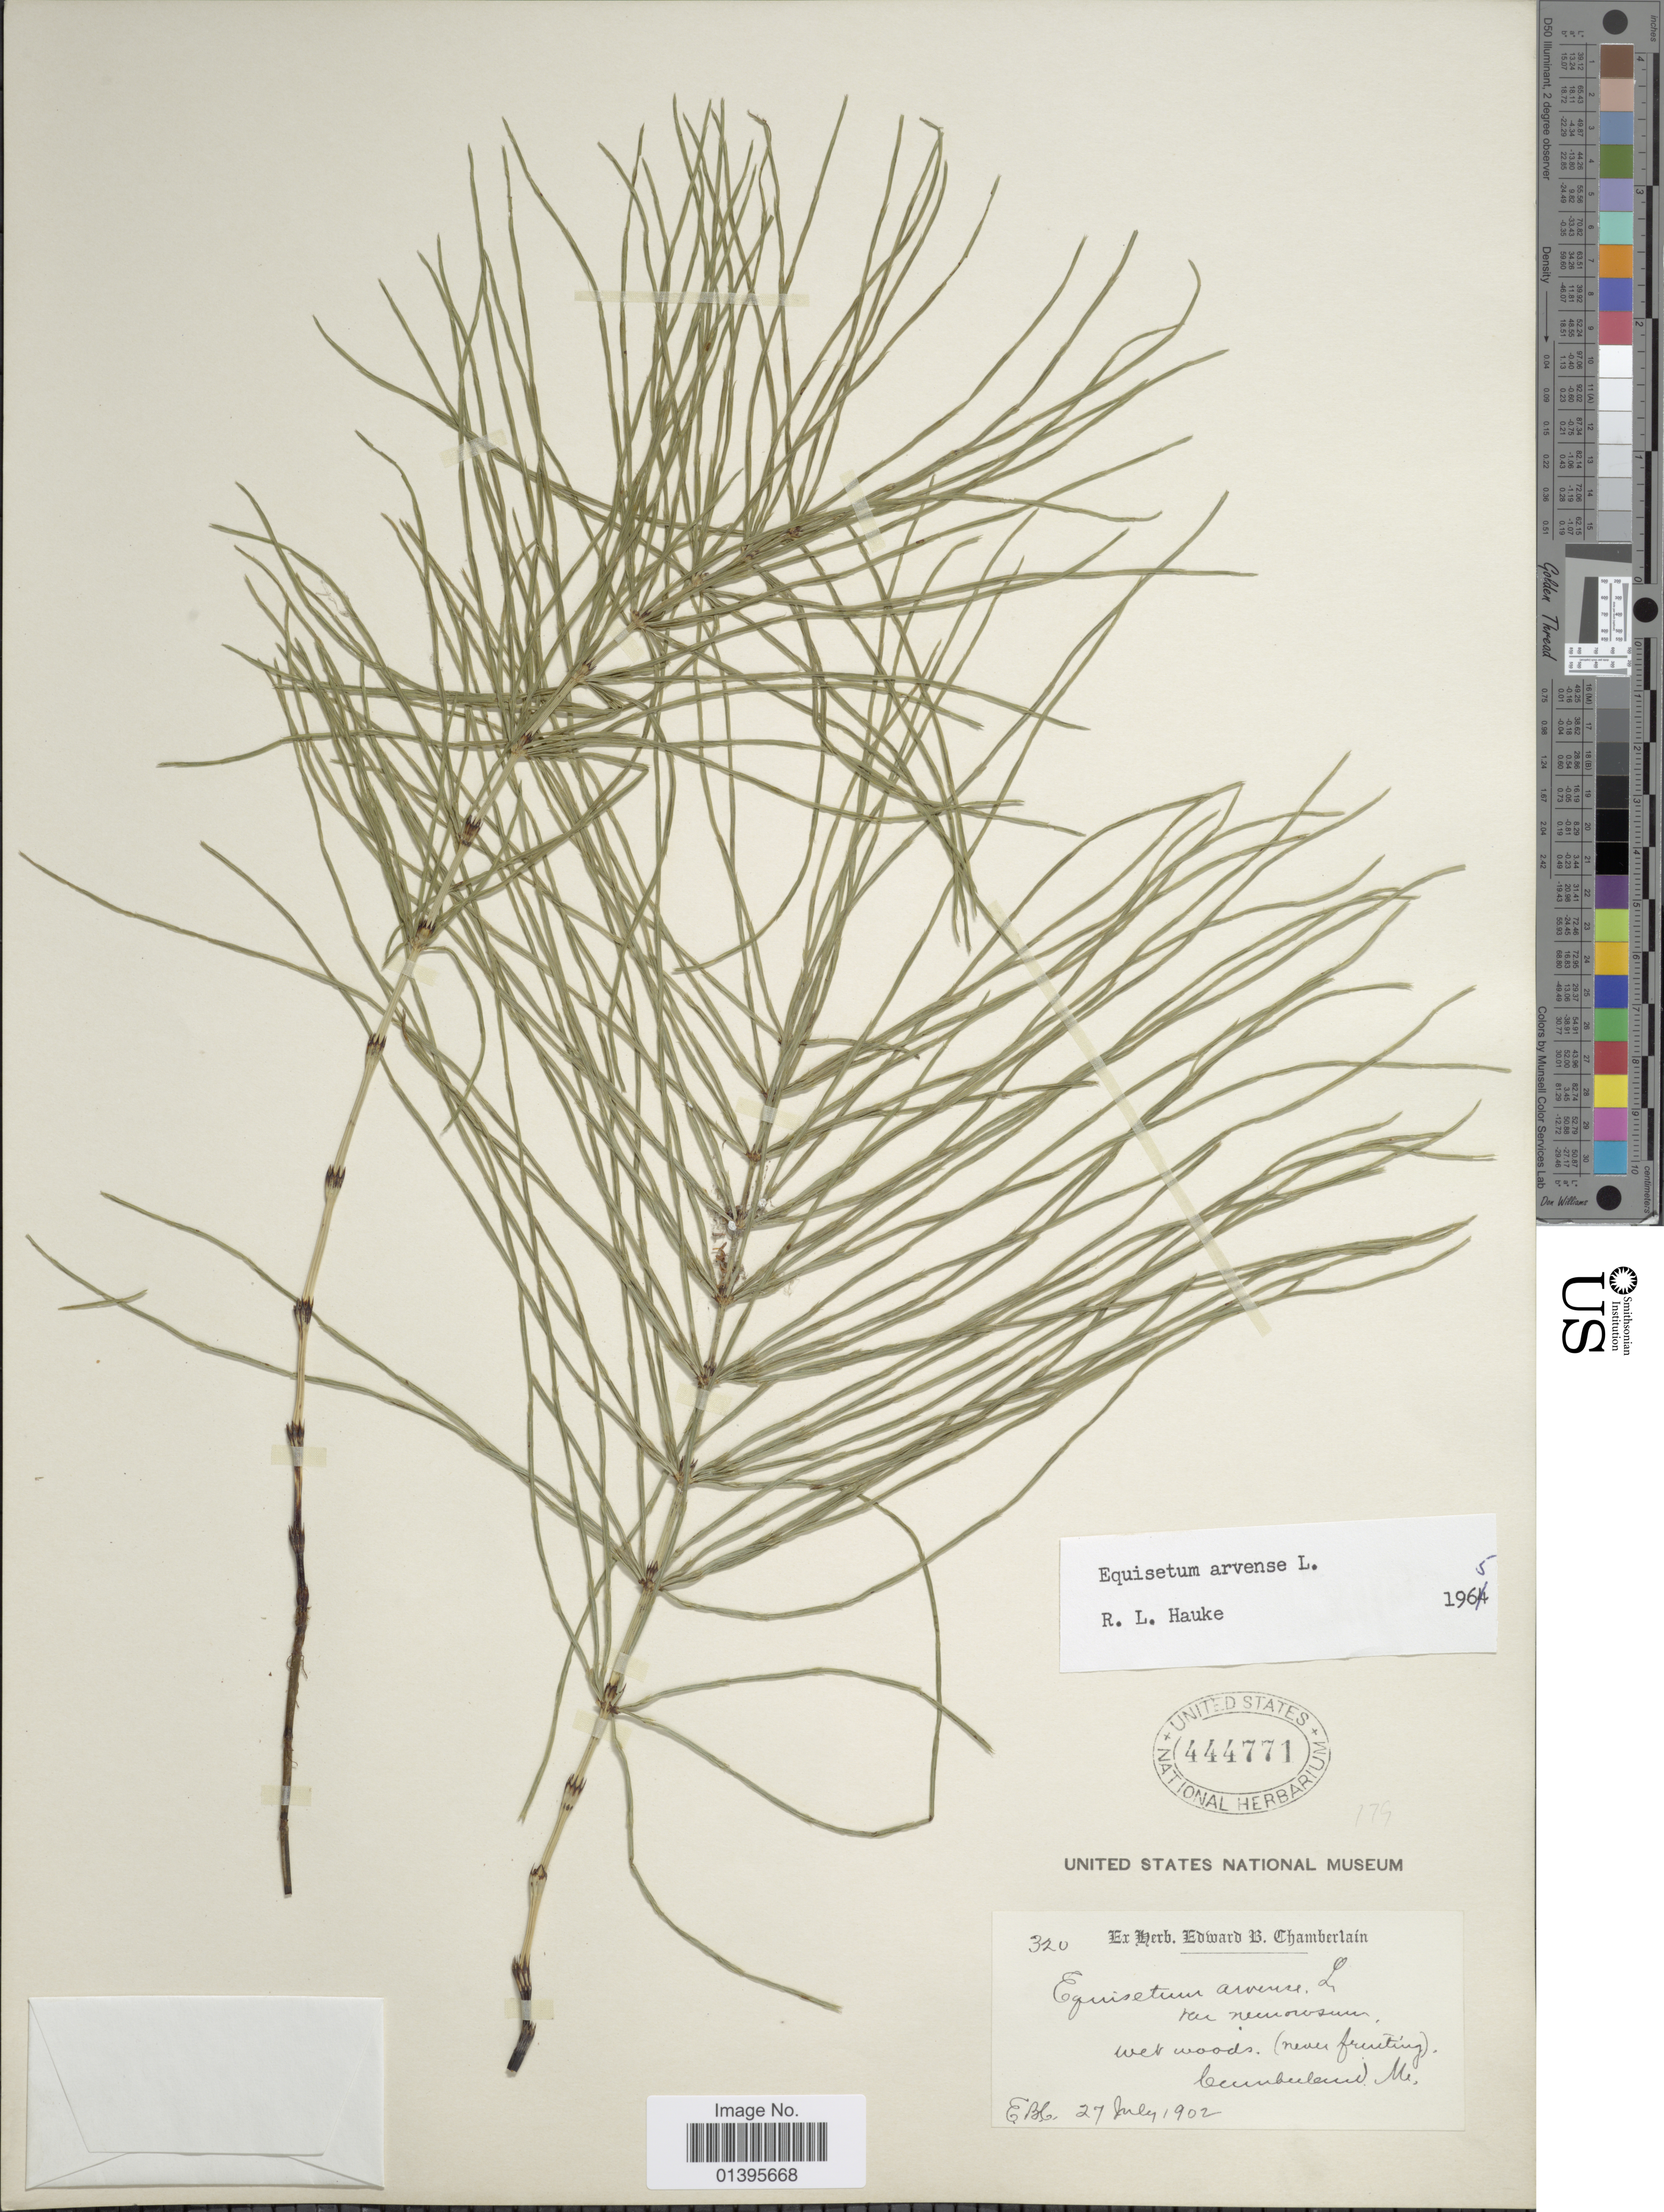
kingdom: Plantae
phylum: Tracheophyta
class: Polypodiopsida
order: Equisetales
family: Equisetaceae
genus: Equisetum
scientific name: Equisetum arvense var. nemorosum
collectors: E. Chamberlain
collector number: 320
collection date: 1902-07-27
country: United States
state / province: Maine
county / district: Cumberland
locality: Cumberland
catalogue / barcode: US 444771